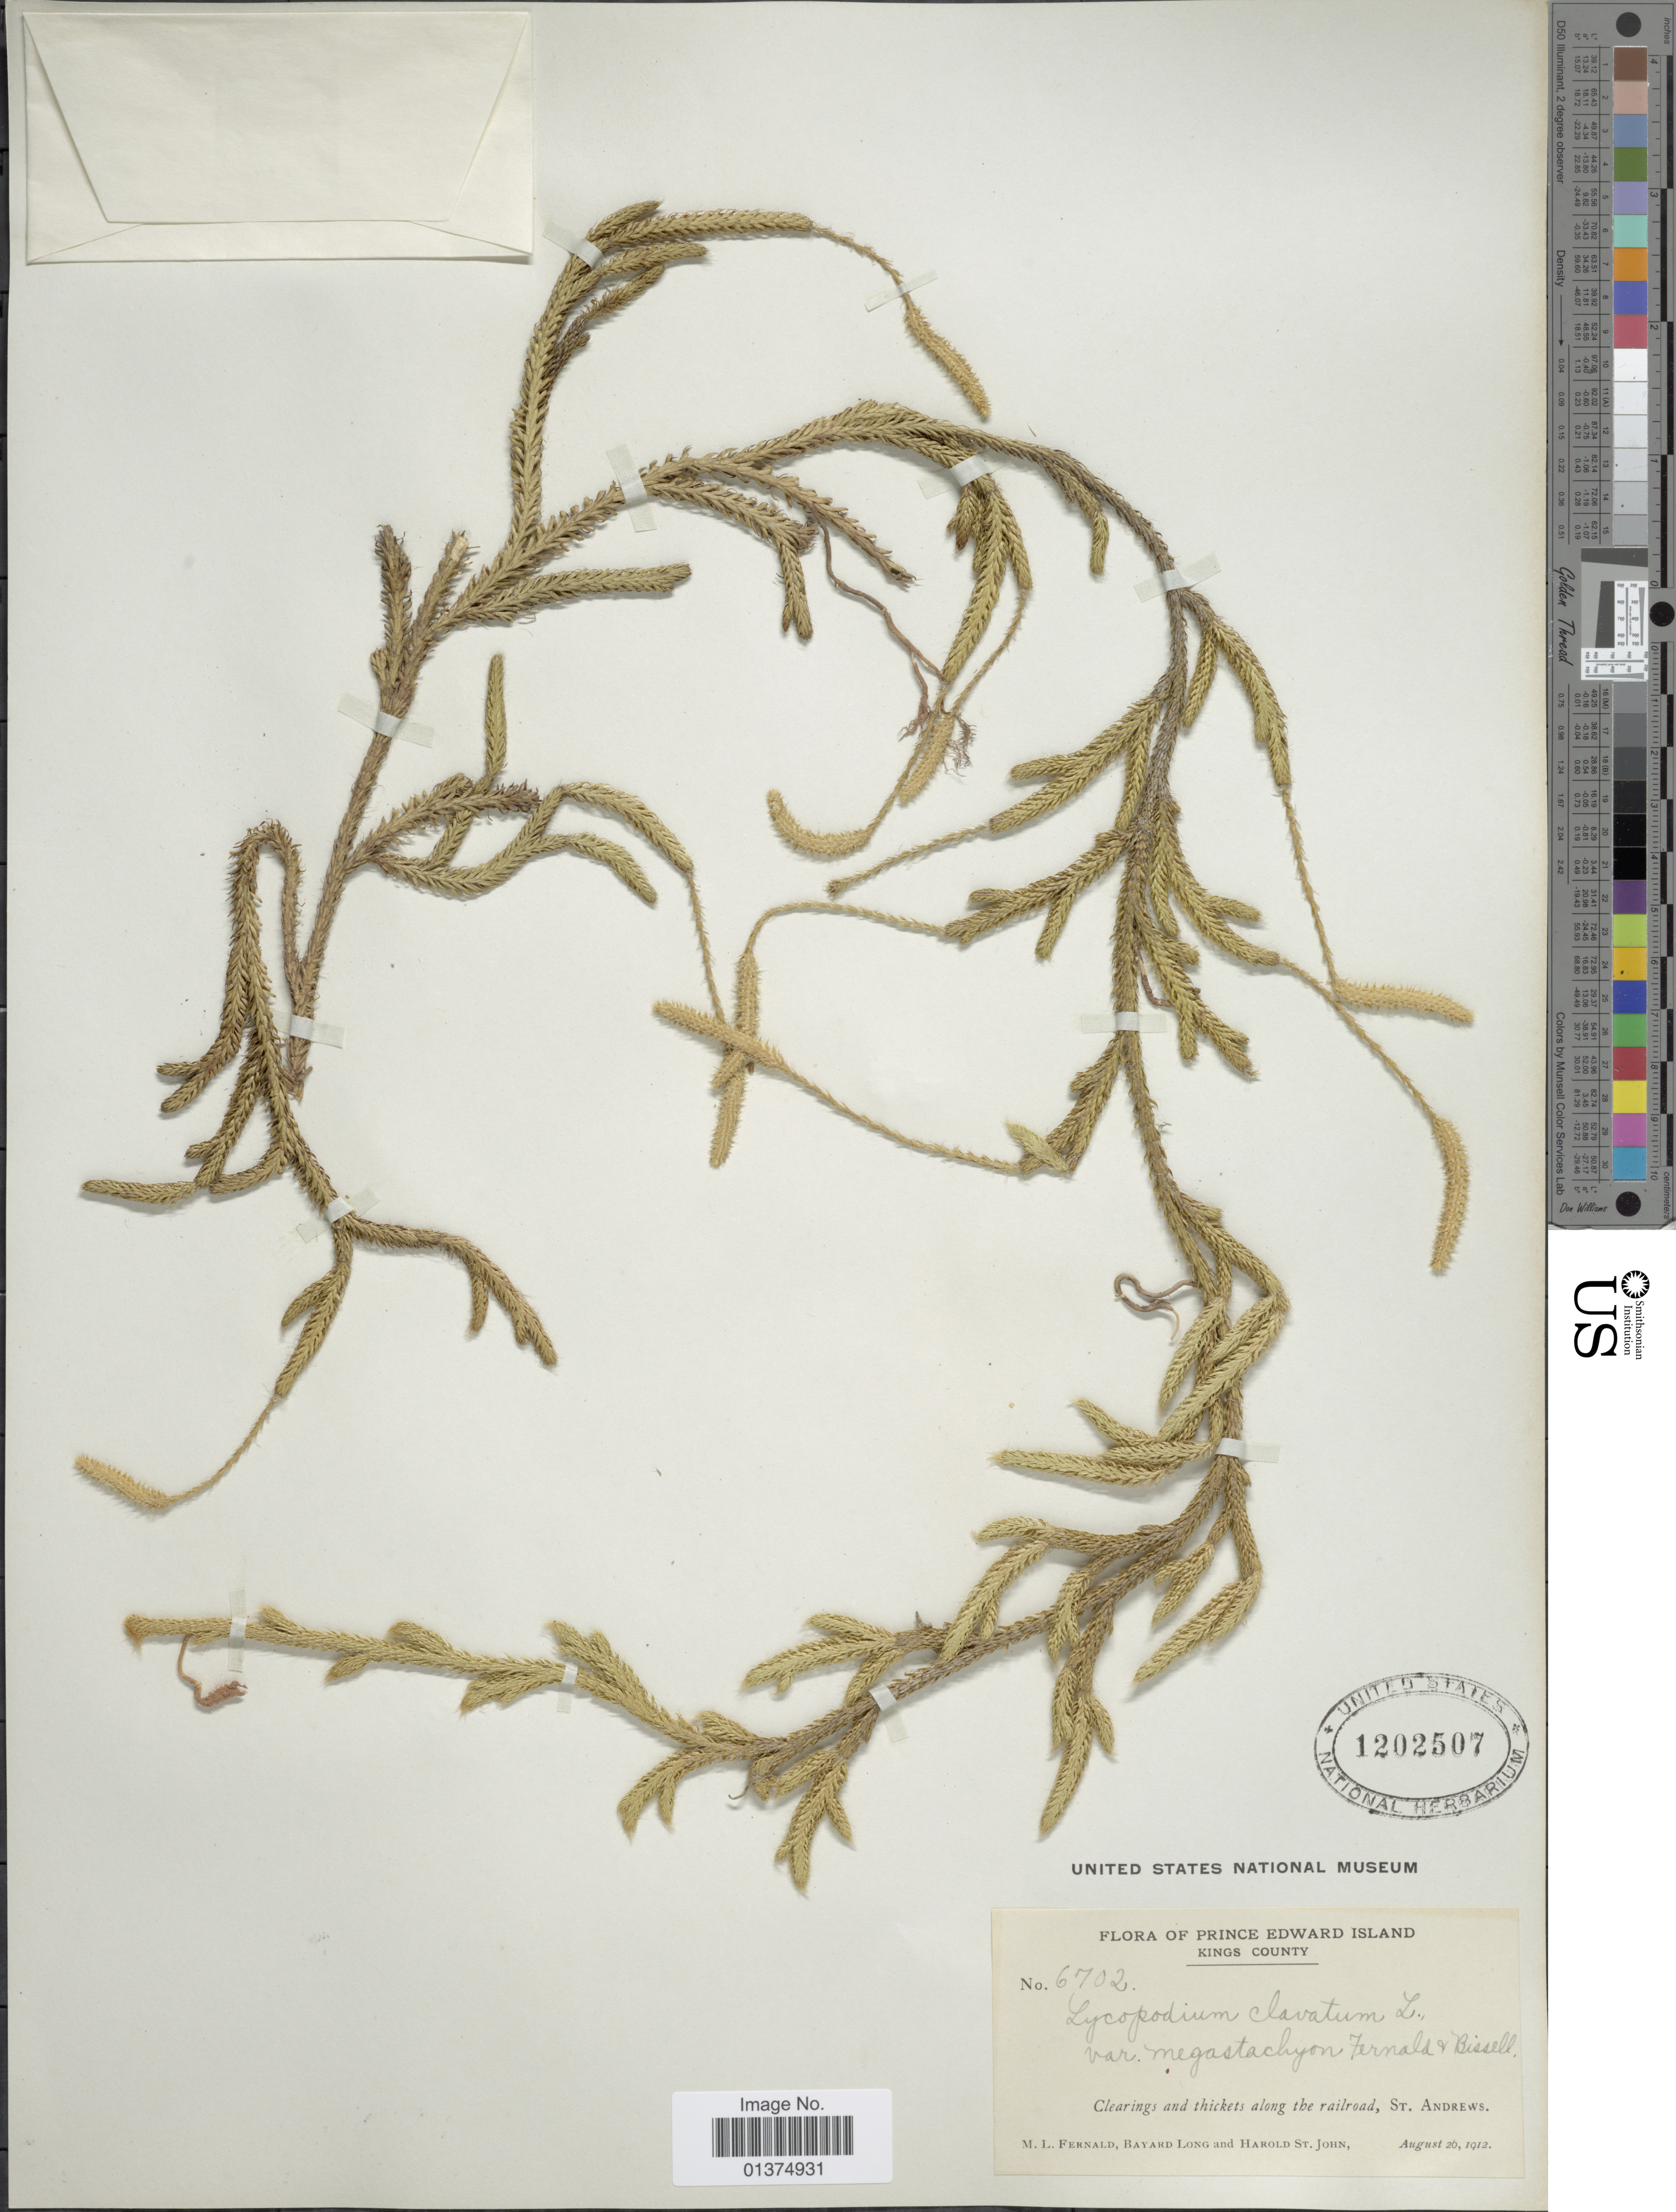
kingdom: Plantae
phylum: Tracheophyta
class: Lycopodiopsida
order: Lycopodiales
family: Lycopodiaceae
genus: Lycopodium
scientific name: Lycopodium lagopus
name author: Zinserl. ex Kuzen.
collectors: M. L. Fernald, B. H. Long & H. St. John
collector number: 6702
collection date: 1912-08-26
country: Canada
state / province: Prince Edward Island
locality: KIngs County, Clearing and thickets along the railroad, St.Andrews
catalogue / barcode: US 1202507